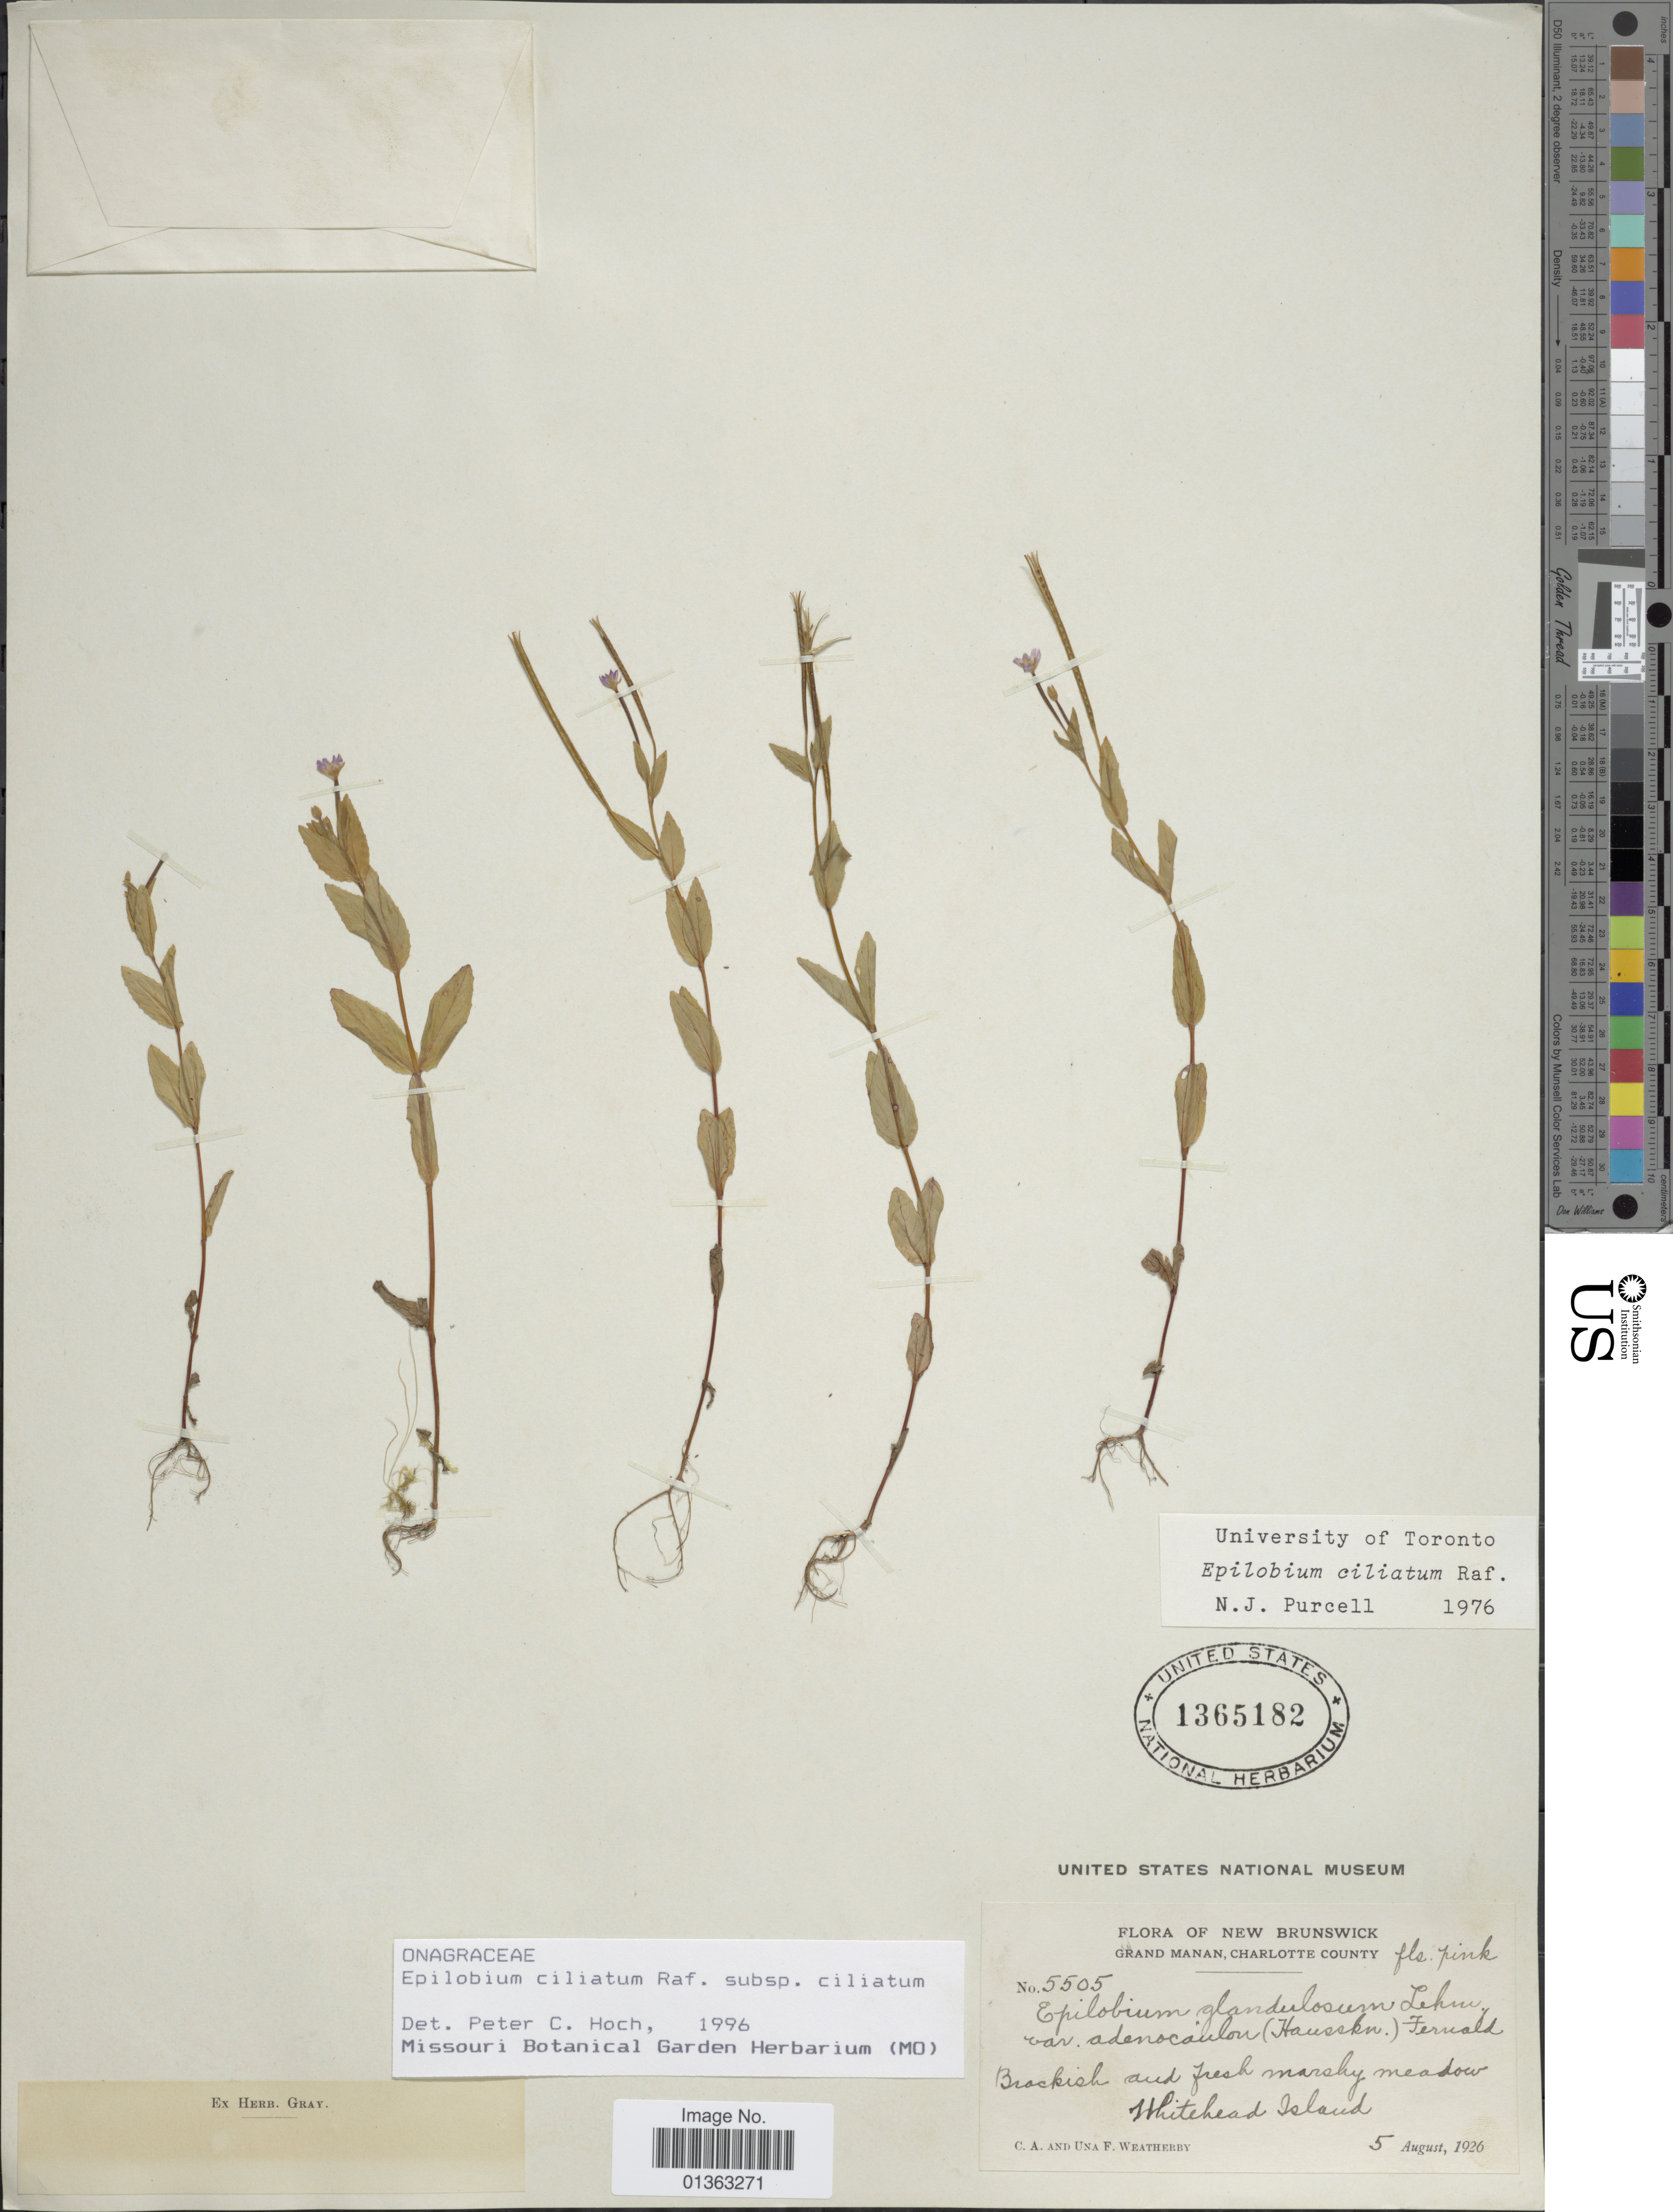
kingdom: Plantae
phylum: Tracheophyta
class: Magnoliopsida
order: Myrtales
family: Onagraceae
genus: Epilobium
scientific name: Epilobium ciliatum subsp. ciliatum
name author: Raf.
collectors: C. A. Weatherby & U. Weatherby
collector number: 5505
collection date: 1926-08-05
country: Canada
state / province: New Brunswick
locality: Grand Manan, Charlotte County. Whitehead Island.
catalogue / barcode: US 1365182